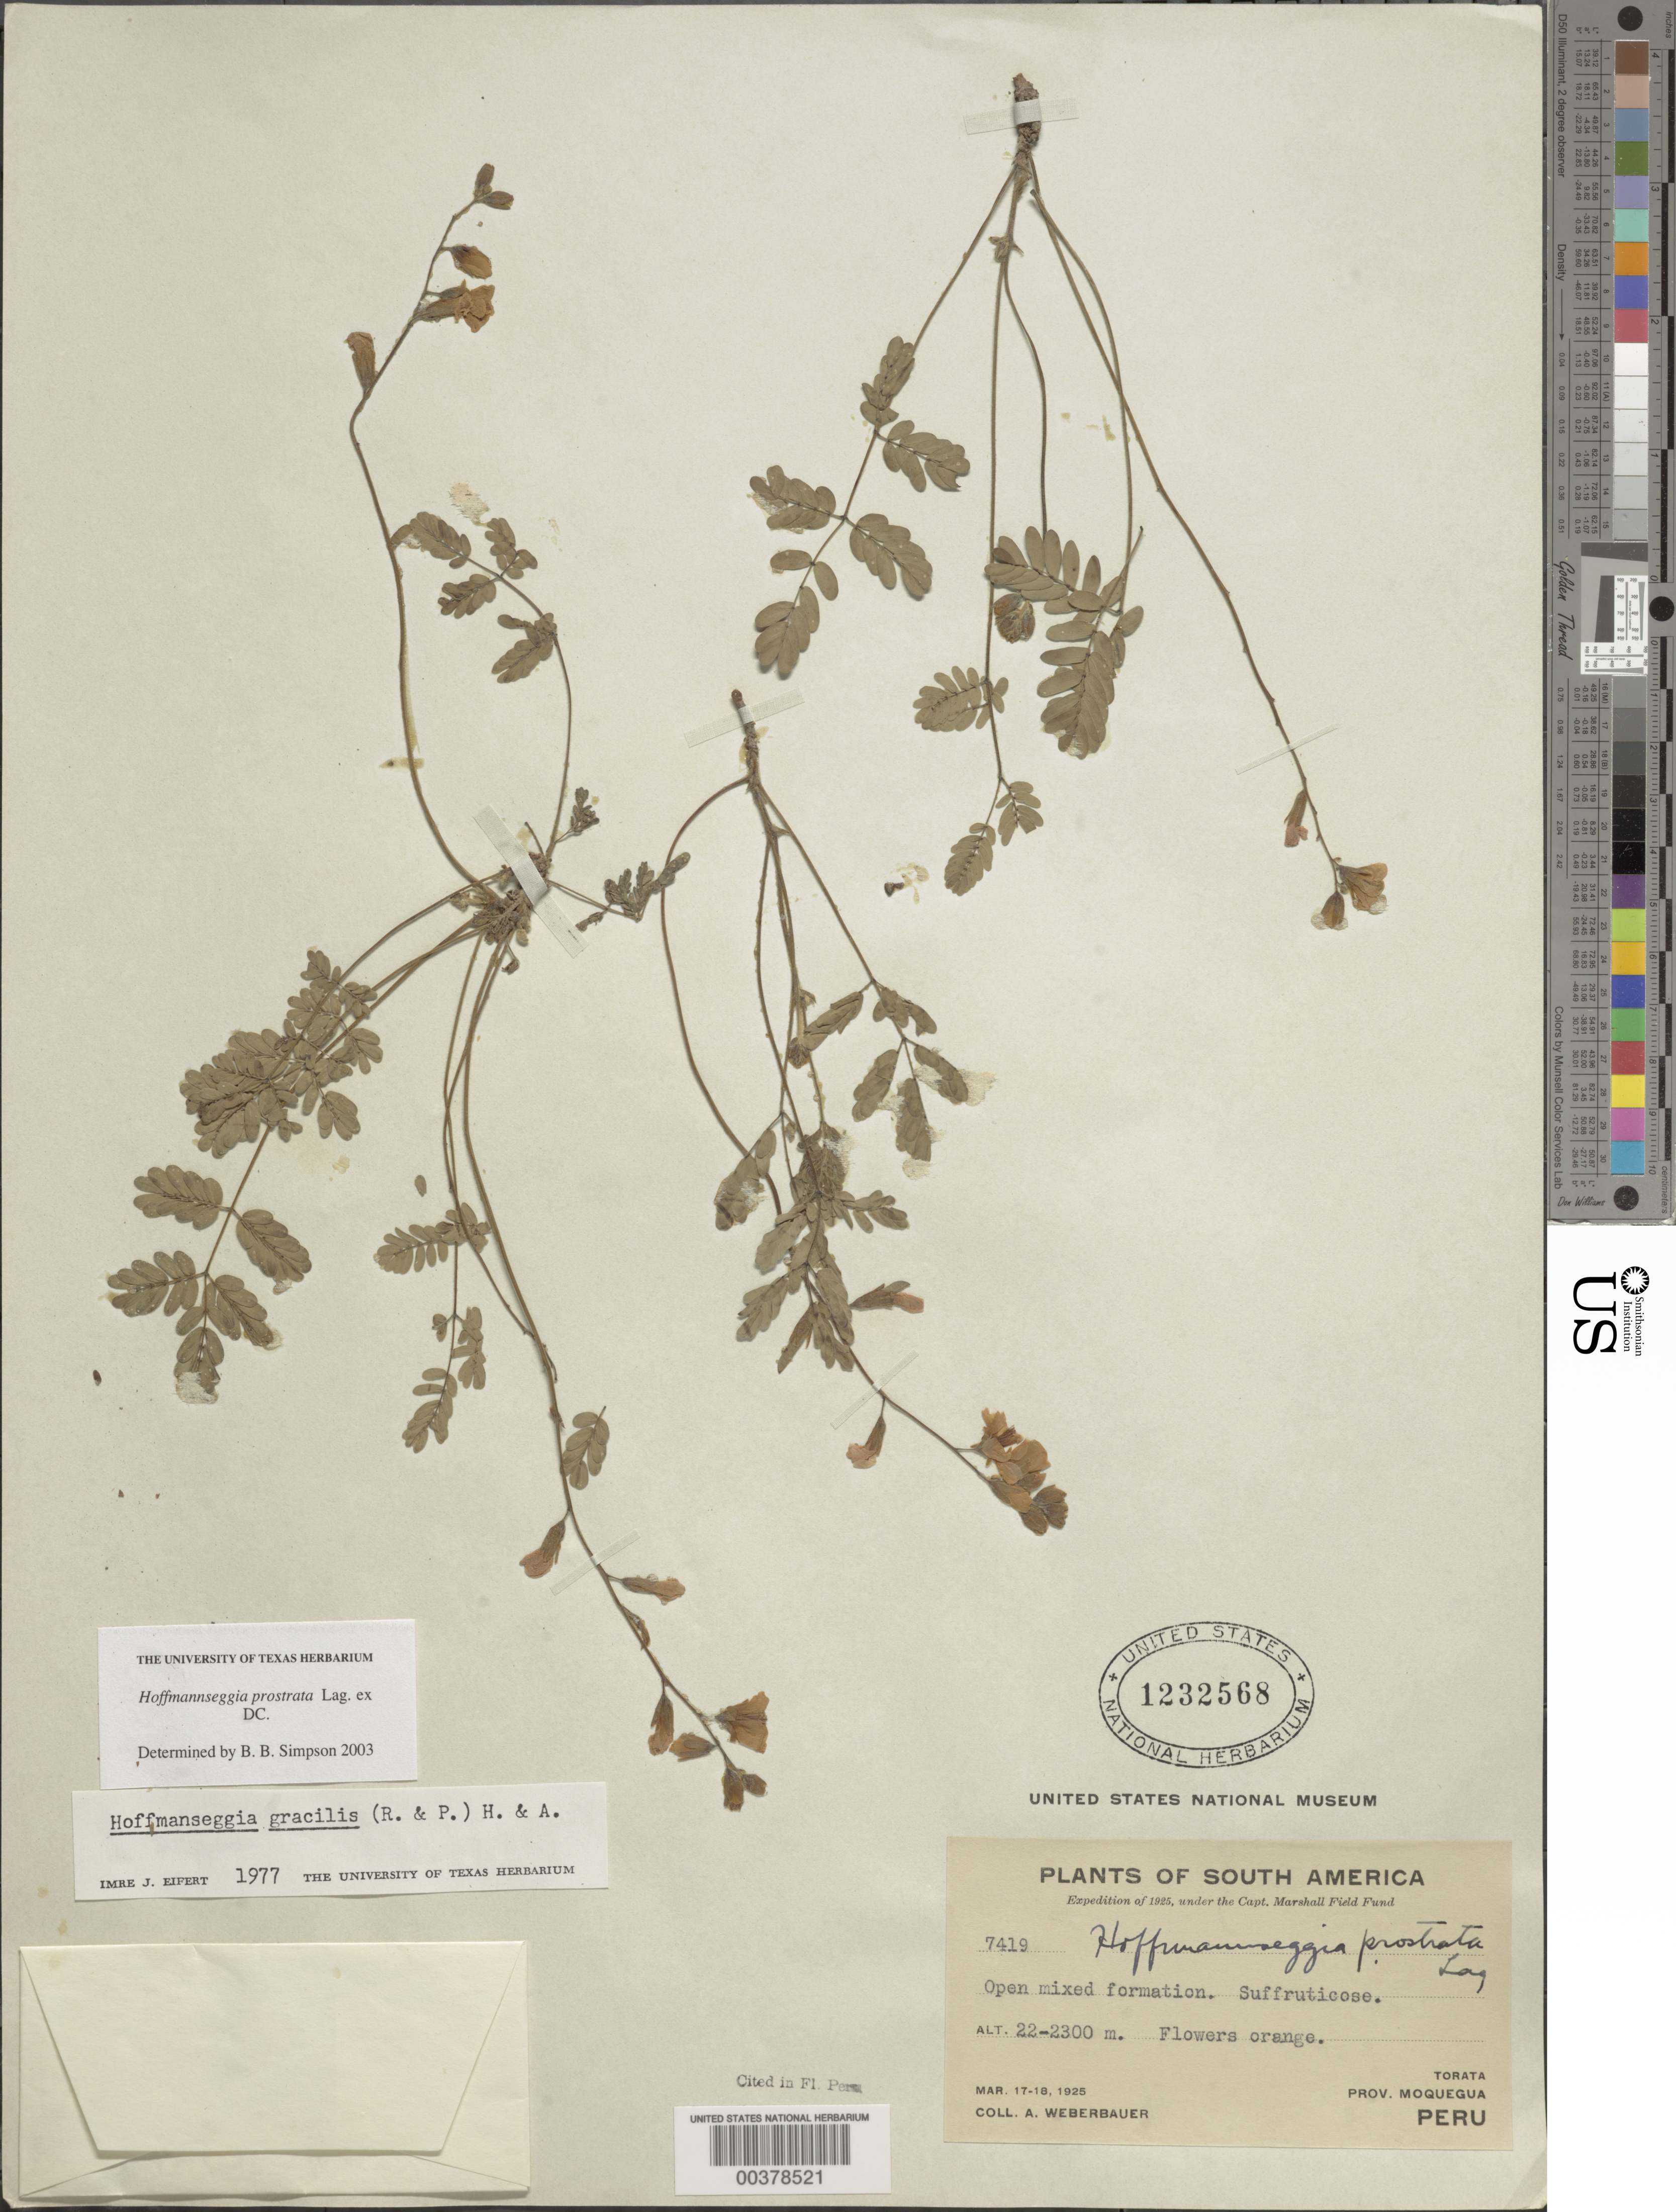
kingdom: Plantae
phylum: Tracheophyta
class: Magnoliopsida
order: Fabales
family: Fabaceae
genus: Hoffmannseggia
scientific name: Hoffmannseggia prostrata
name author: Lag. ex DC.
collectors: A. Weberbauer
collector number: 7419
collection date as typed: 17 Mar 1925 and 18 Mar 1925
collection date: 1925-03-17,1925-03-18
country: Peru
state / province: Moquegua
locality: Torata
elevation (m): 2200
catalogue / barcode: US 1232568